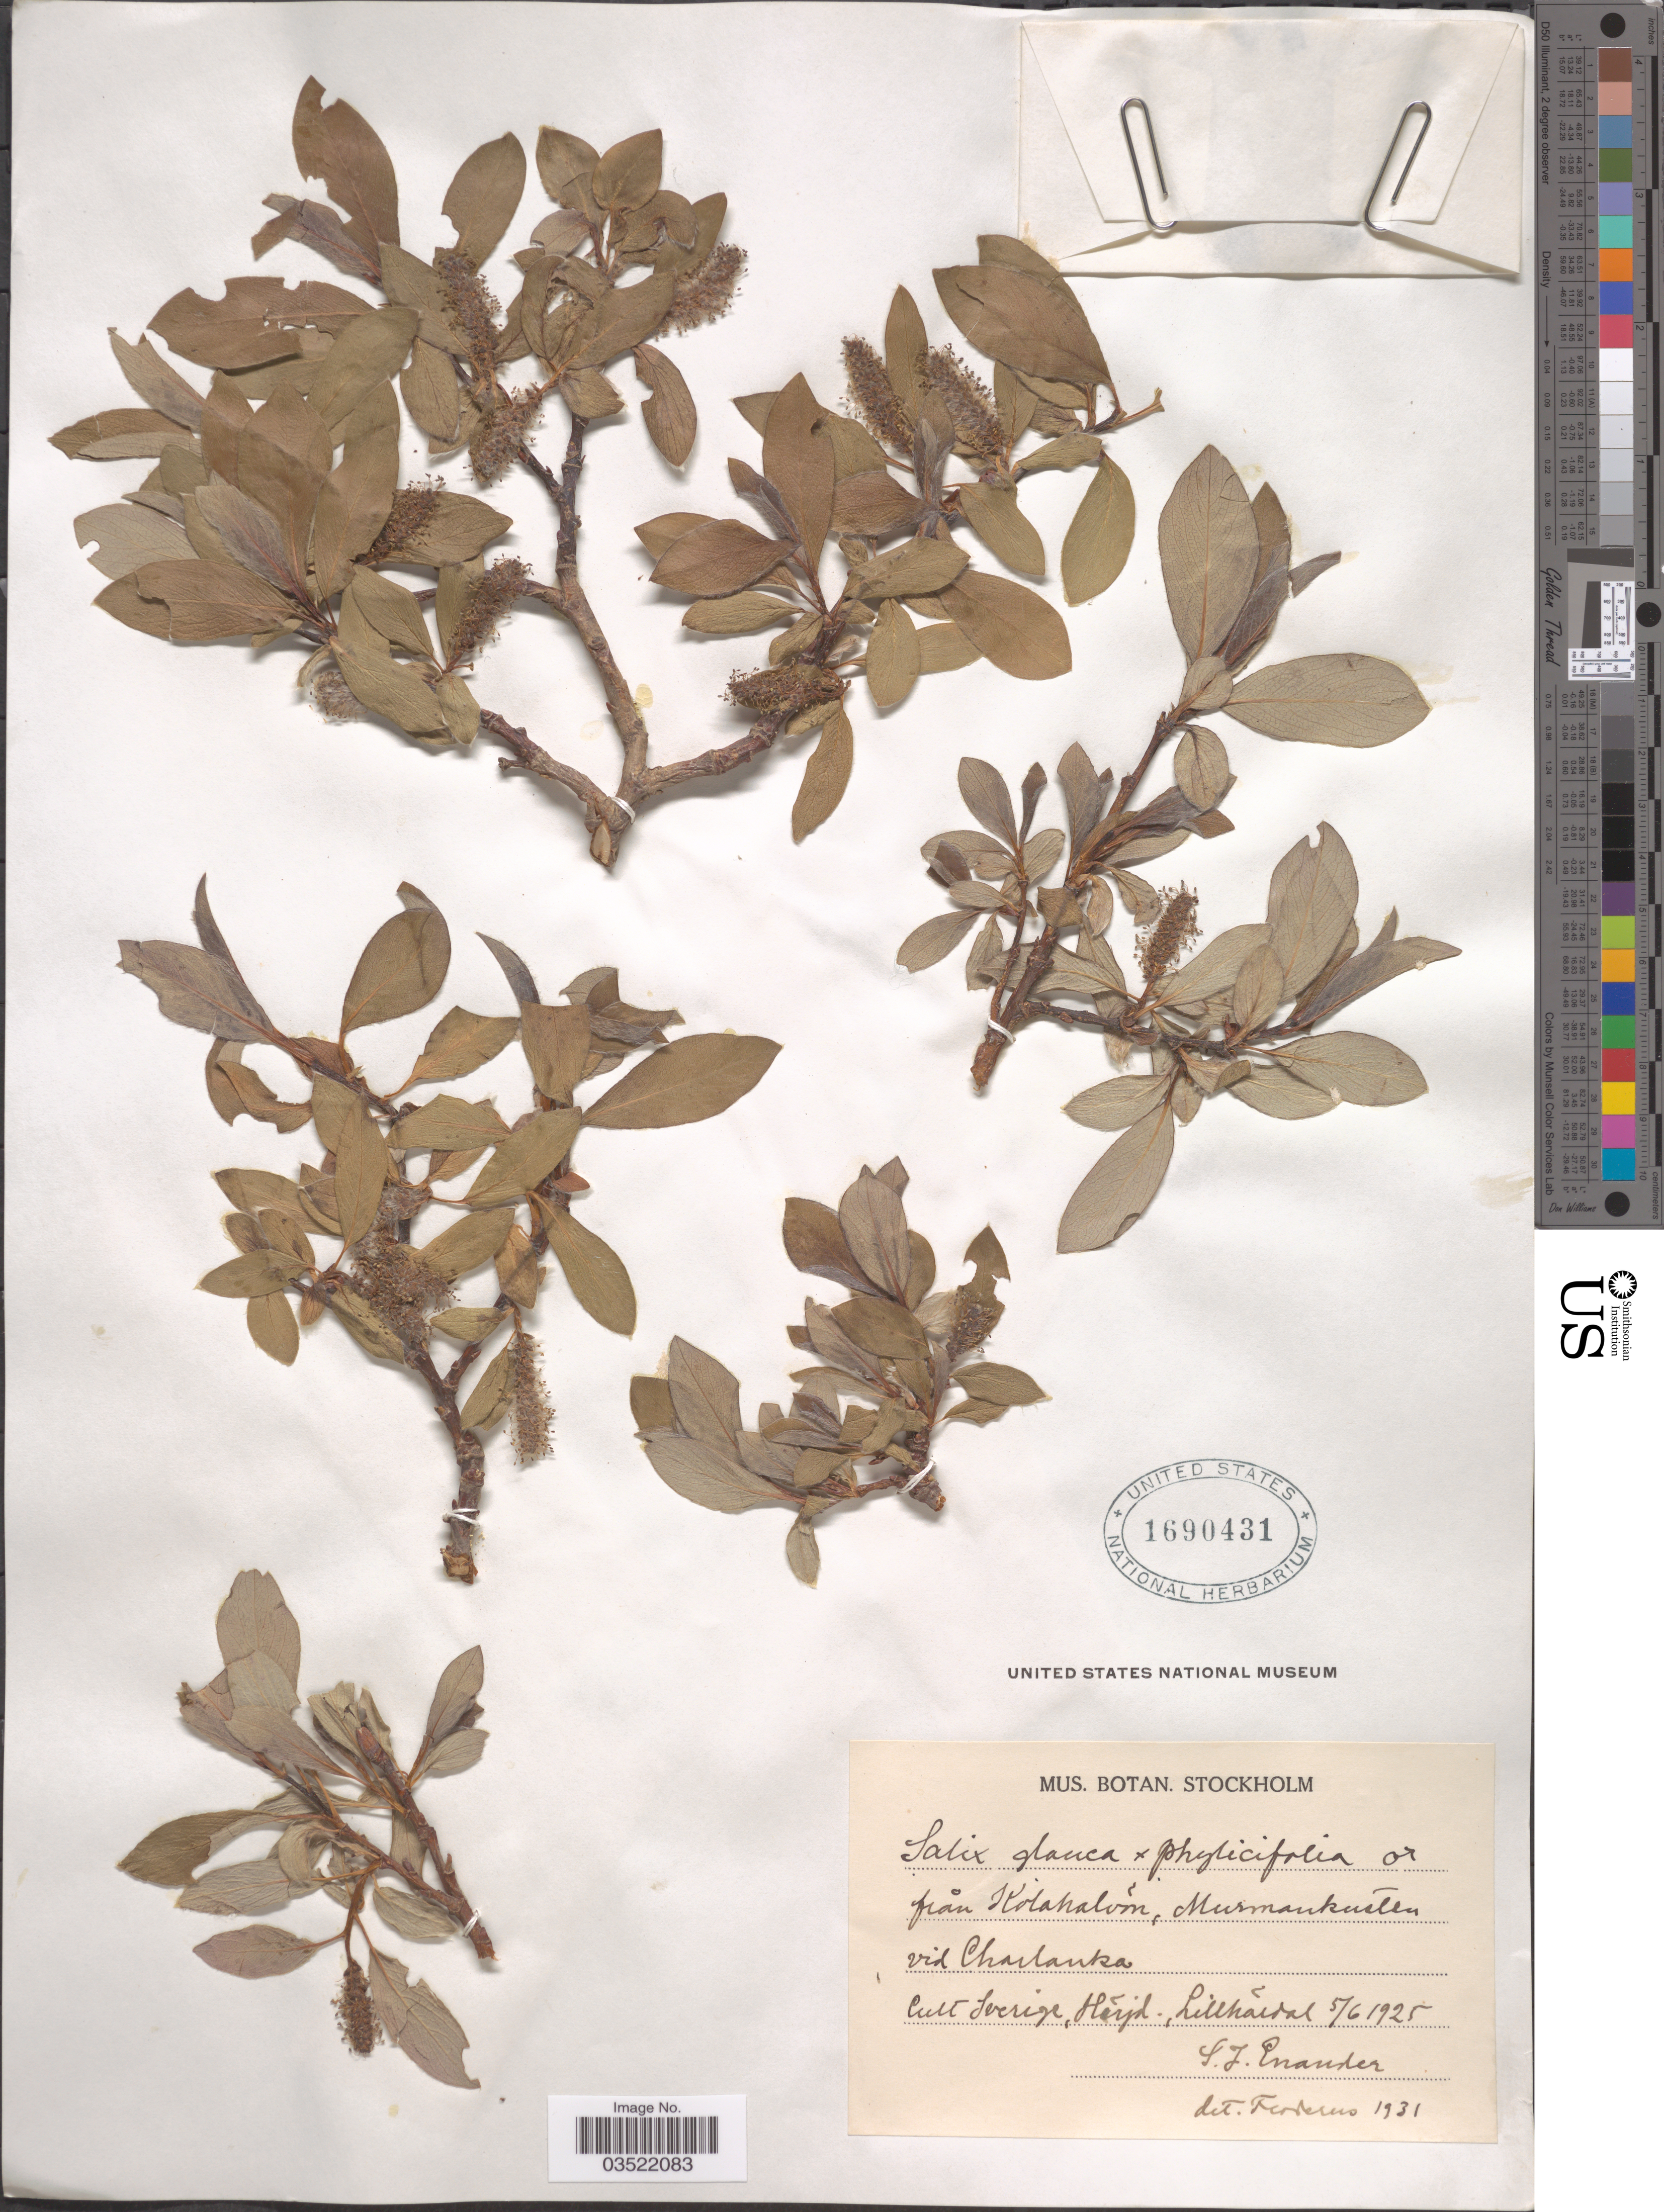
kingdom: Plantae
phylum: Tracheophyta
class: Magnoliopsida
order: Malpighiales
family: Salicaceae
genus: Salix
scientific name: Salix glauca x S. phylicifolia L.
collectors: S. Enander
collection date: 1925-06-05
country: Sweden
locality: Sverige, Härjd. Lillhärdal.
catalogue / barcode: US 1690431